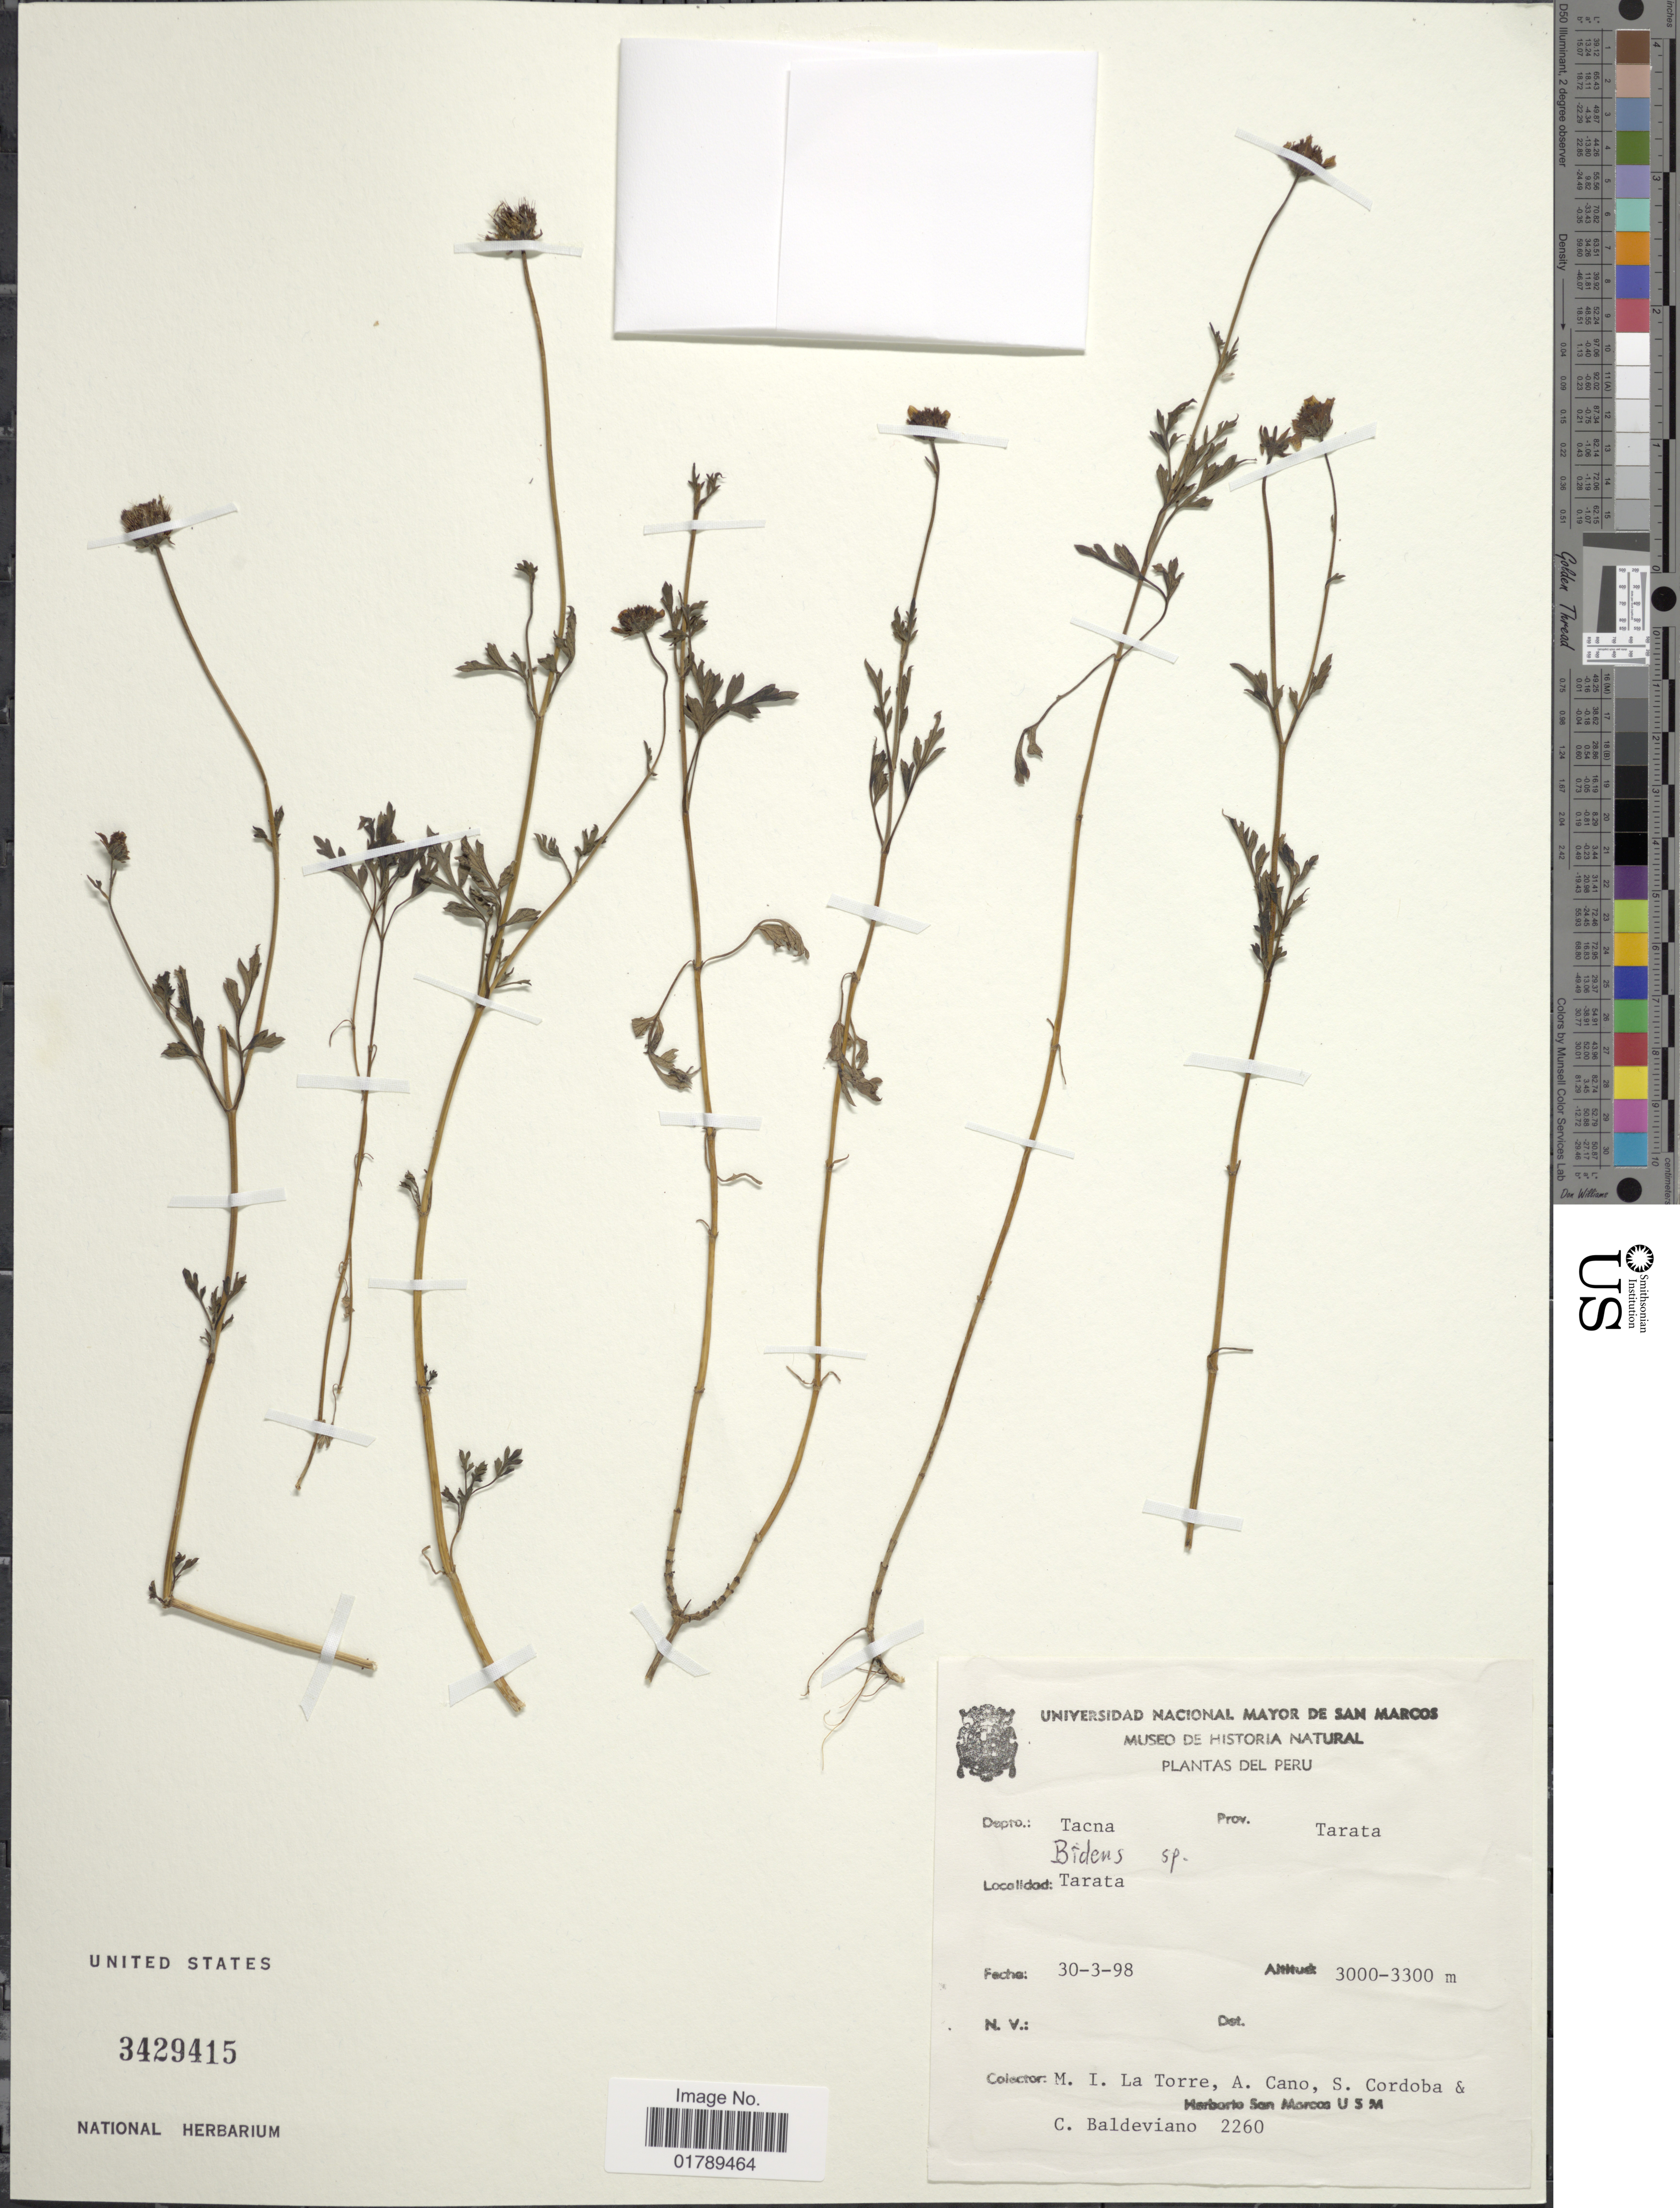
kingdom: Plantae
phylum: Tracheophyta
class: Magnoliopsida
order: Asterales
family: Asteraceae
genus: Bidens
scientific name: Bidens sp.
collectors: M. Torre, A. Cano, S. Cordoba & C. Baldeviano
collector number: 2260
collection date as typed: Transcribed d/m/y: 30/3/98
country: Peru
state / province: Tacna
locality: Depto.: Tacna. Prov. Tarata.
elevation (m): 3000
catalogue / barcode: US 3429415